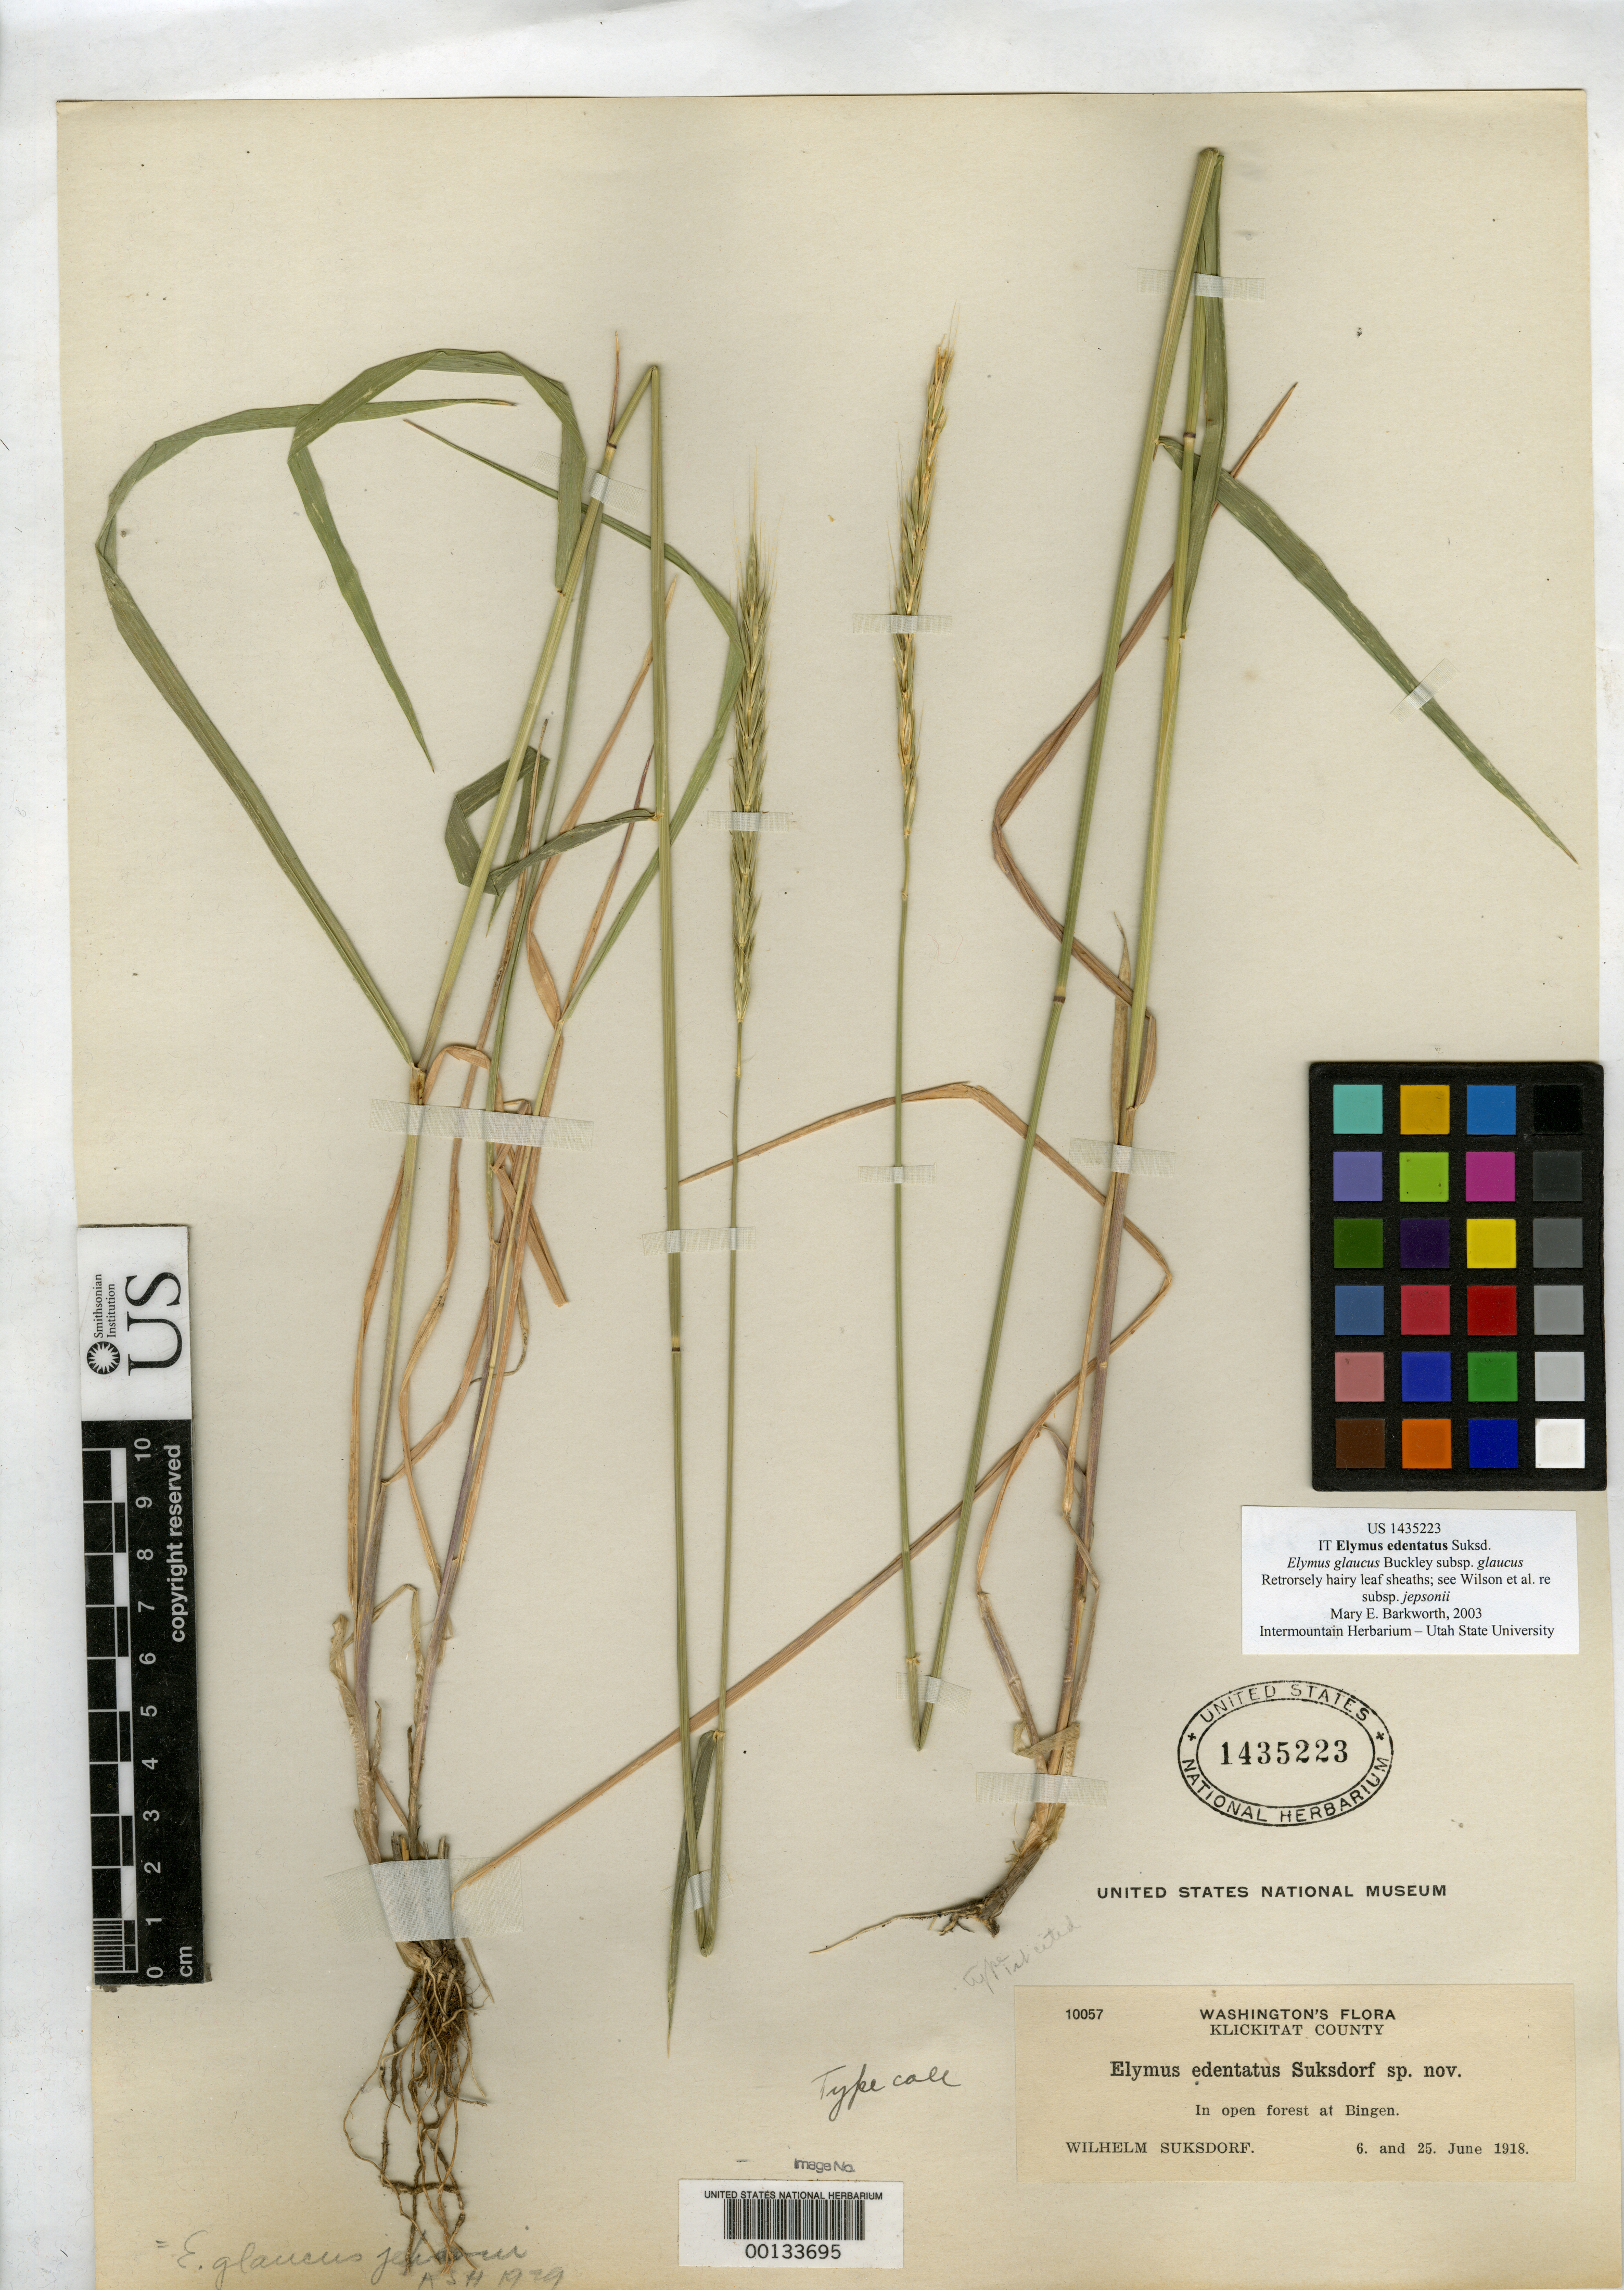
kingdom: Plantae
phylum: Tracheophyta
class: Liliopsida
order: Poales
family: Poaceae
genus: Elymus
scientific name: Elymus edentatus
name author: Suksd.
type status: Isotype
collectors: W. N. Suksdorf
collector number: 10057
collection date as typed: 06 Jun 1918 and 25 Jun 1918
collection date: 1918-06-06,1918-06-25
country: United States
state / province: Washington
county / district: Klickitat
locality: Bingen.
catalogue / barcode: US 1435223